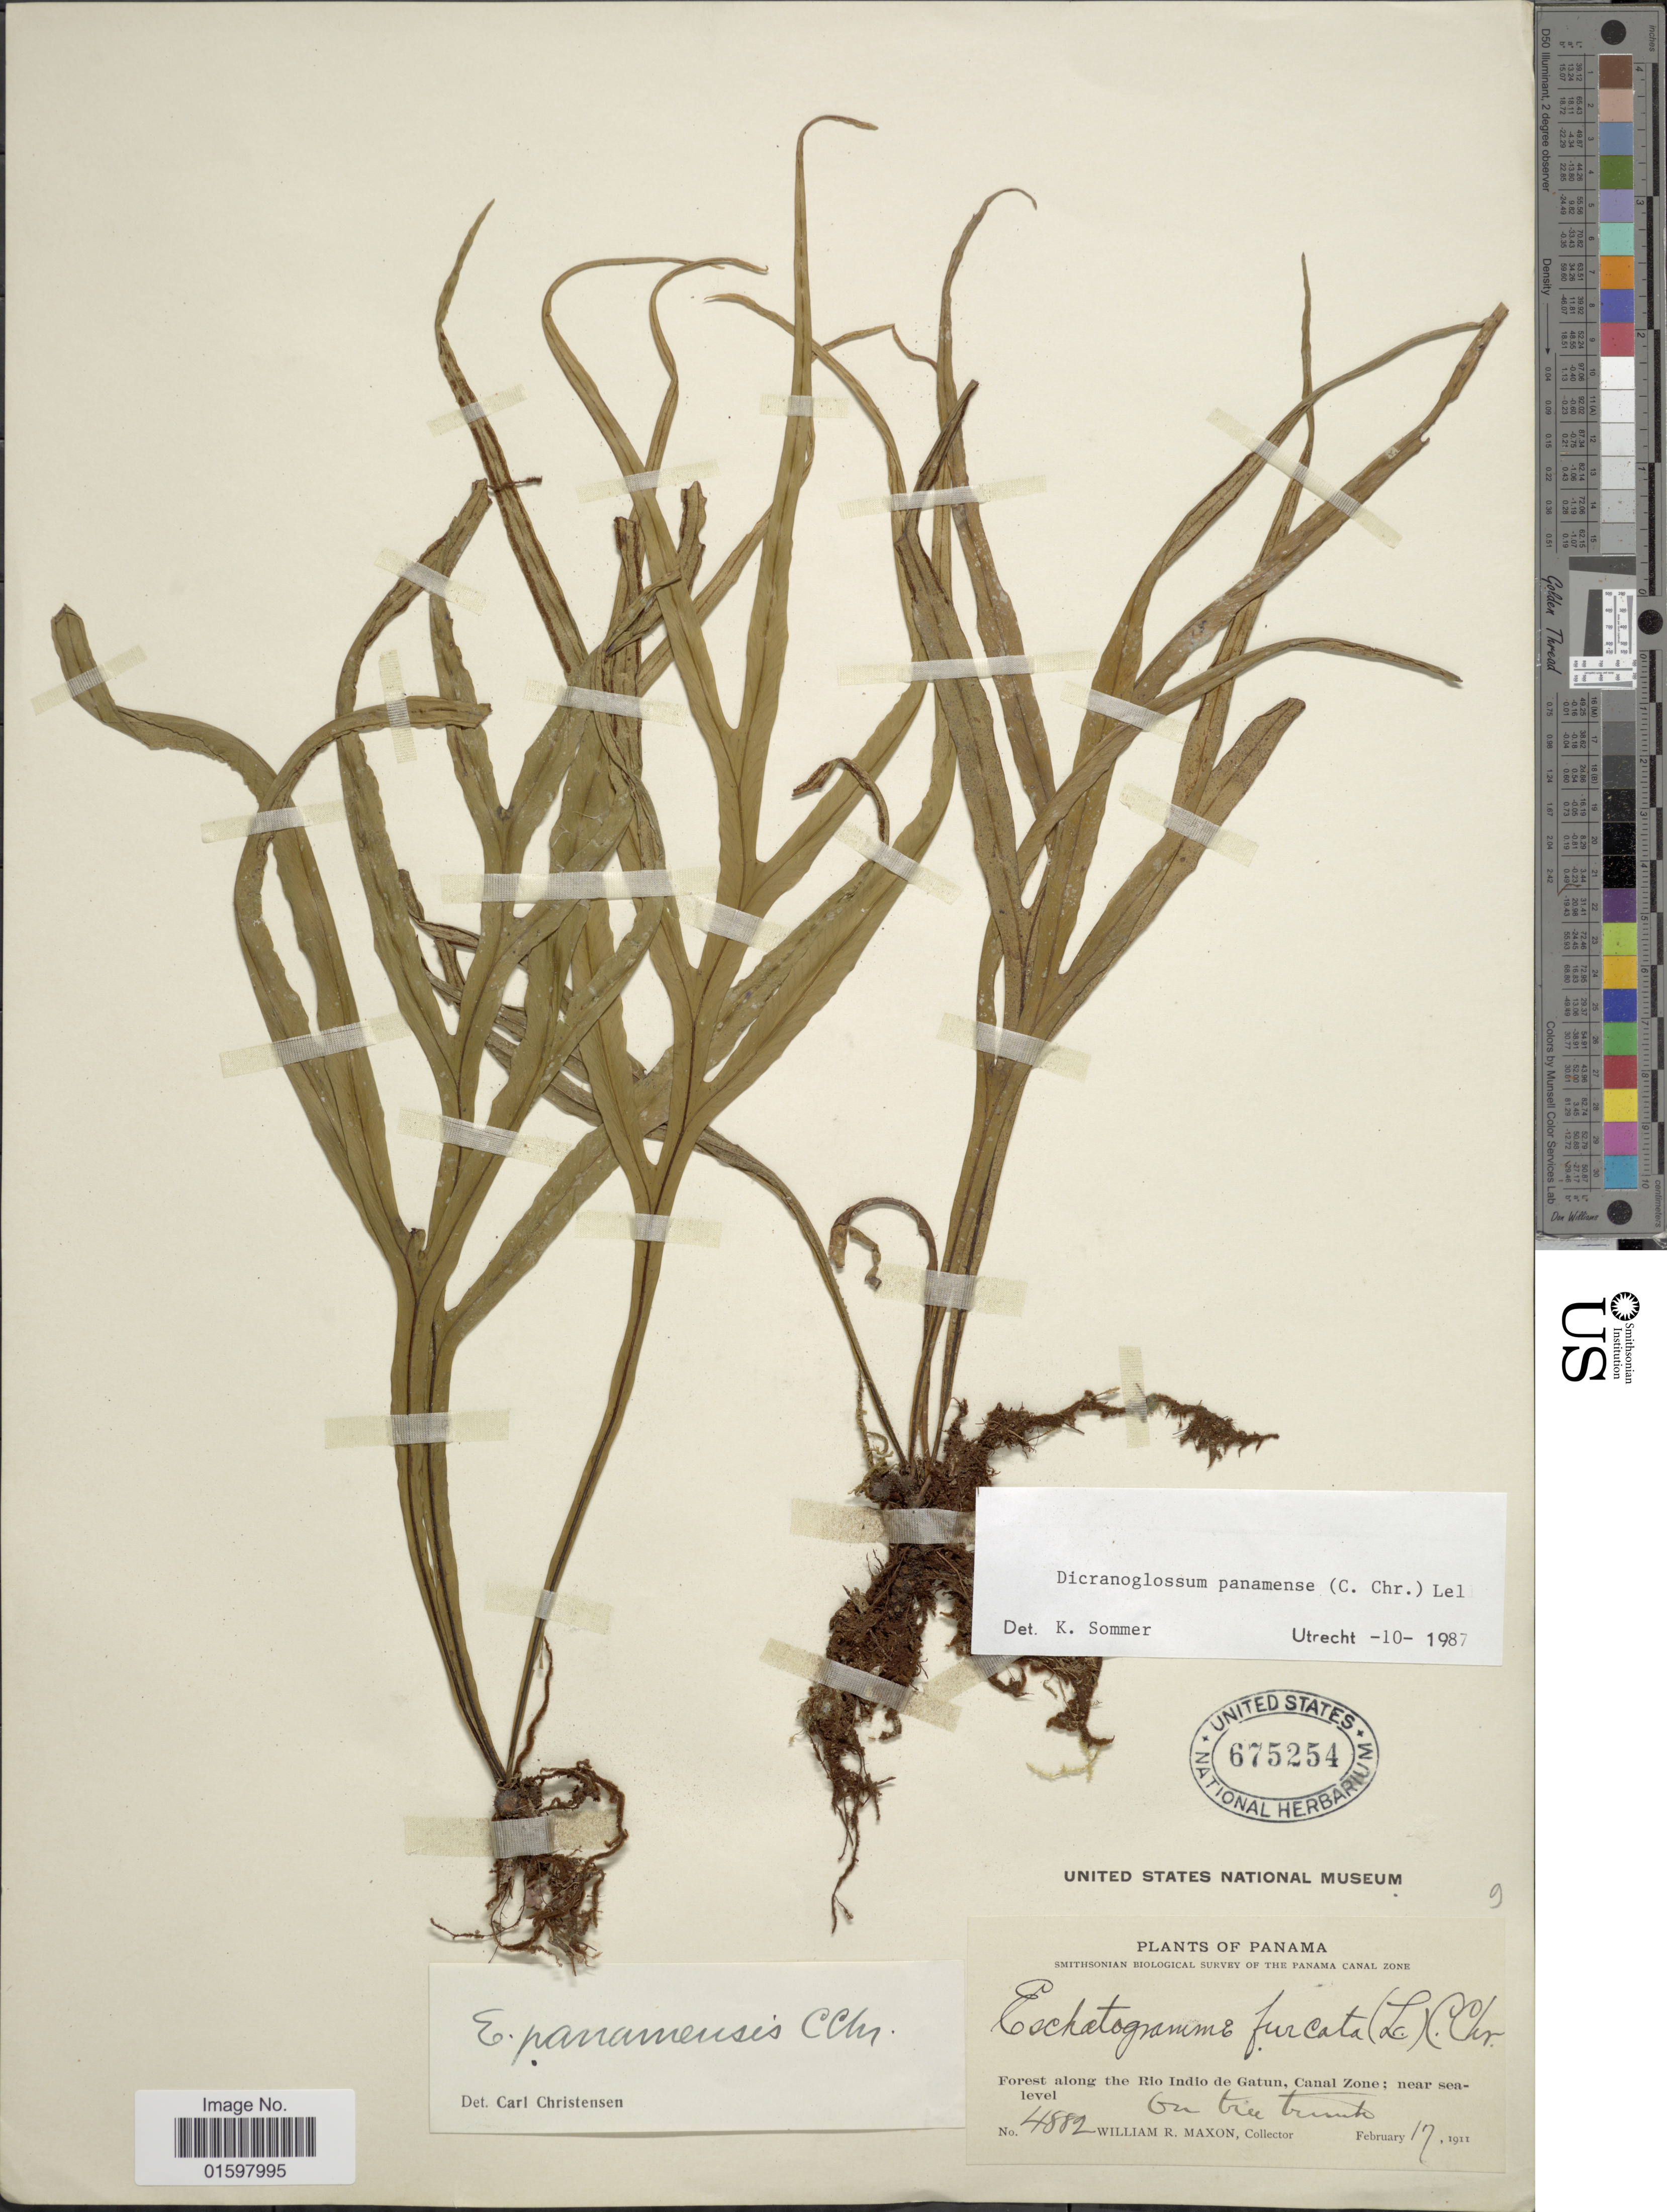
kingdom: Plantae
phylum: Tracheophyta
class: Polypodiopsida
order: Polypodiales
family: Polypodiaceae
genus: Pleopeltis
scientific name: Pleopeltis panamensis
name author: (Weath.) Pic. Serm.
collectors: W. R. Maxon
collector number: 4882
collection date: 1911-02-17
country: Panama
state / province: Colón / Panamá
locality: Forest along the Rio Indio de Gatun, Canal Zone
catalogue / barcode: US 675254